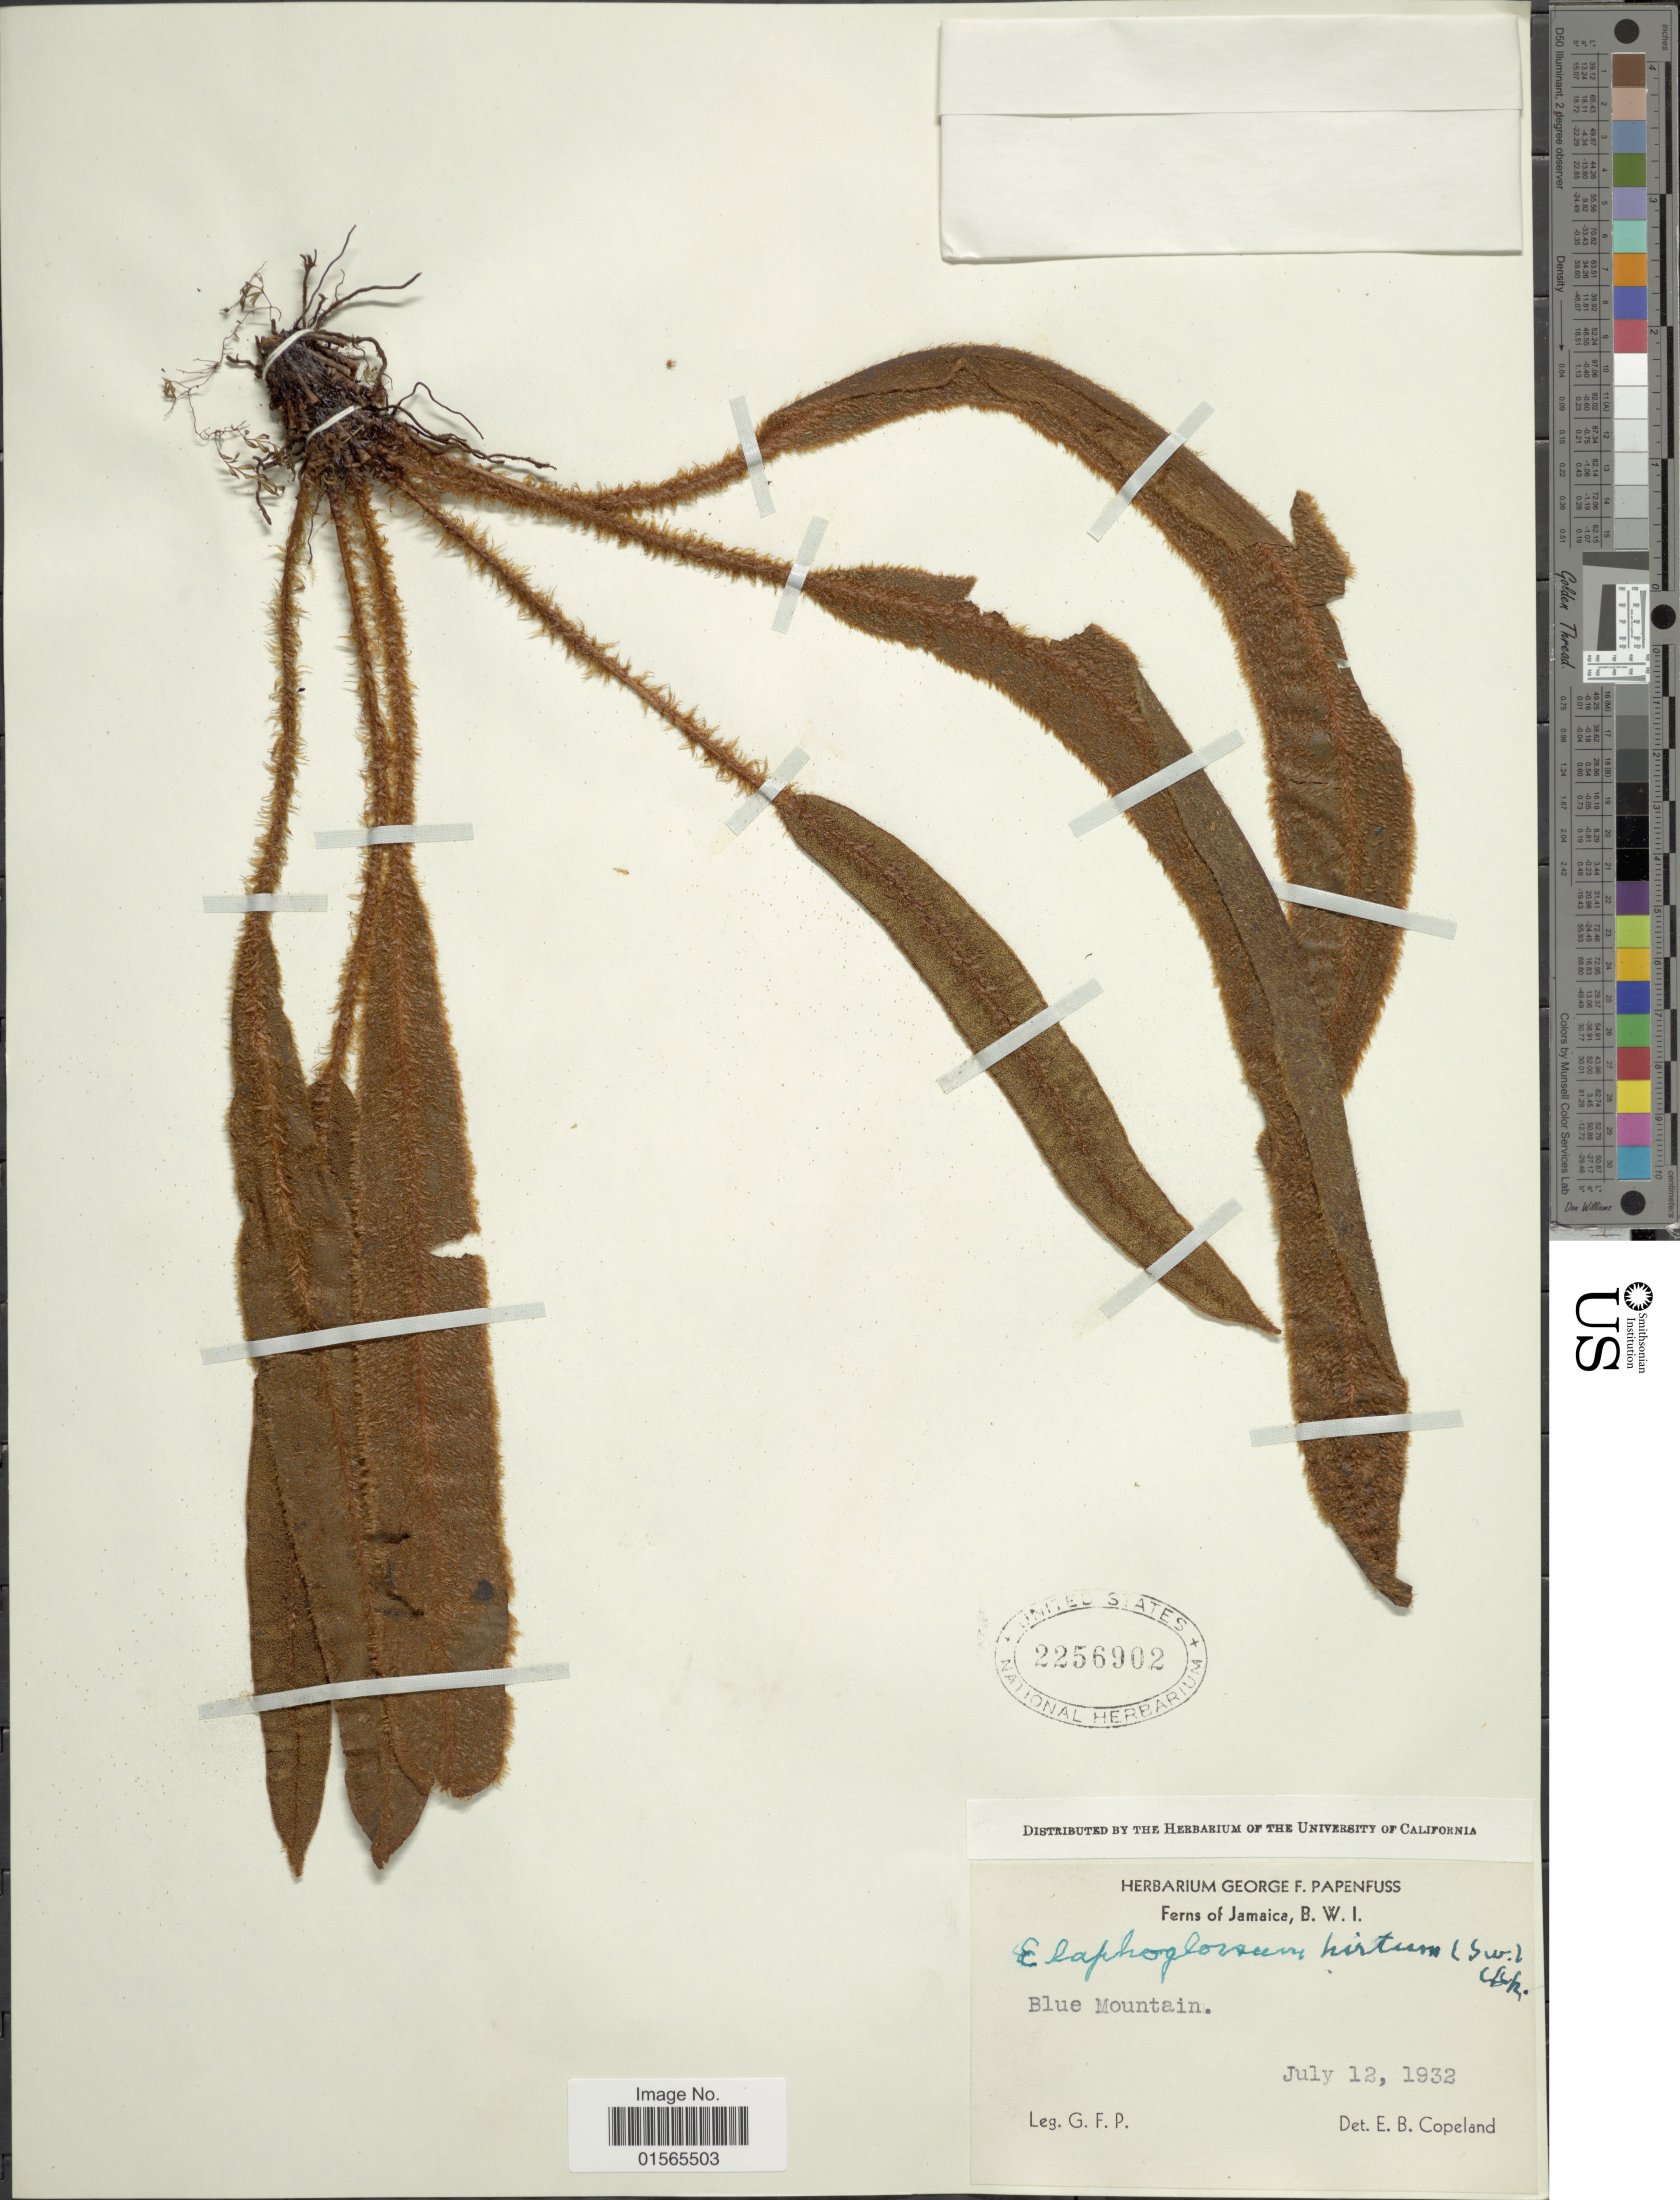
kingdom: Plantae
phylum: Tracheophyta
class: Polypodiopsida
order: Polypodiales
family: Dryopteridaceae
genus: Elaphoglossum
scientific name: Elaphoglossum hirtum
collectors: G. Papenfuss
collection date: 1932-07-12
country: Jamaica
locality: Blue Mountain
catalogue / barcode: US 2256902